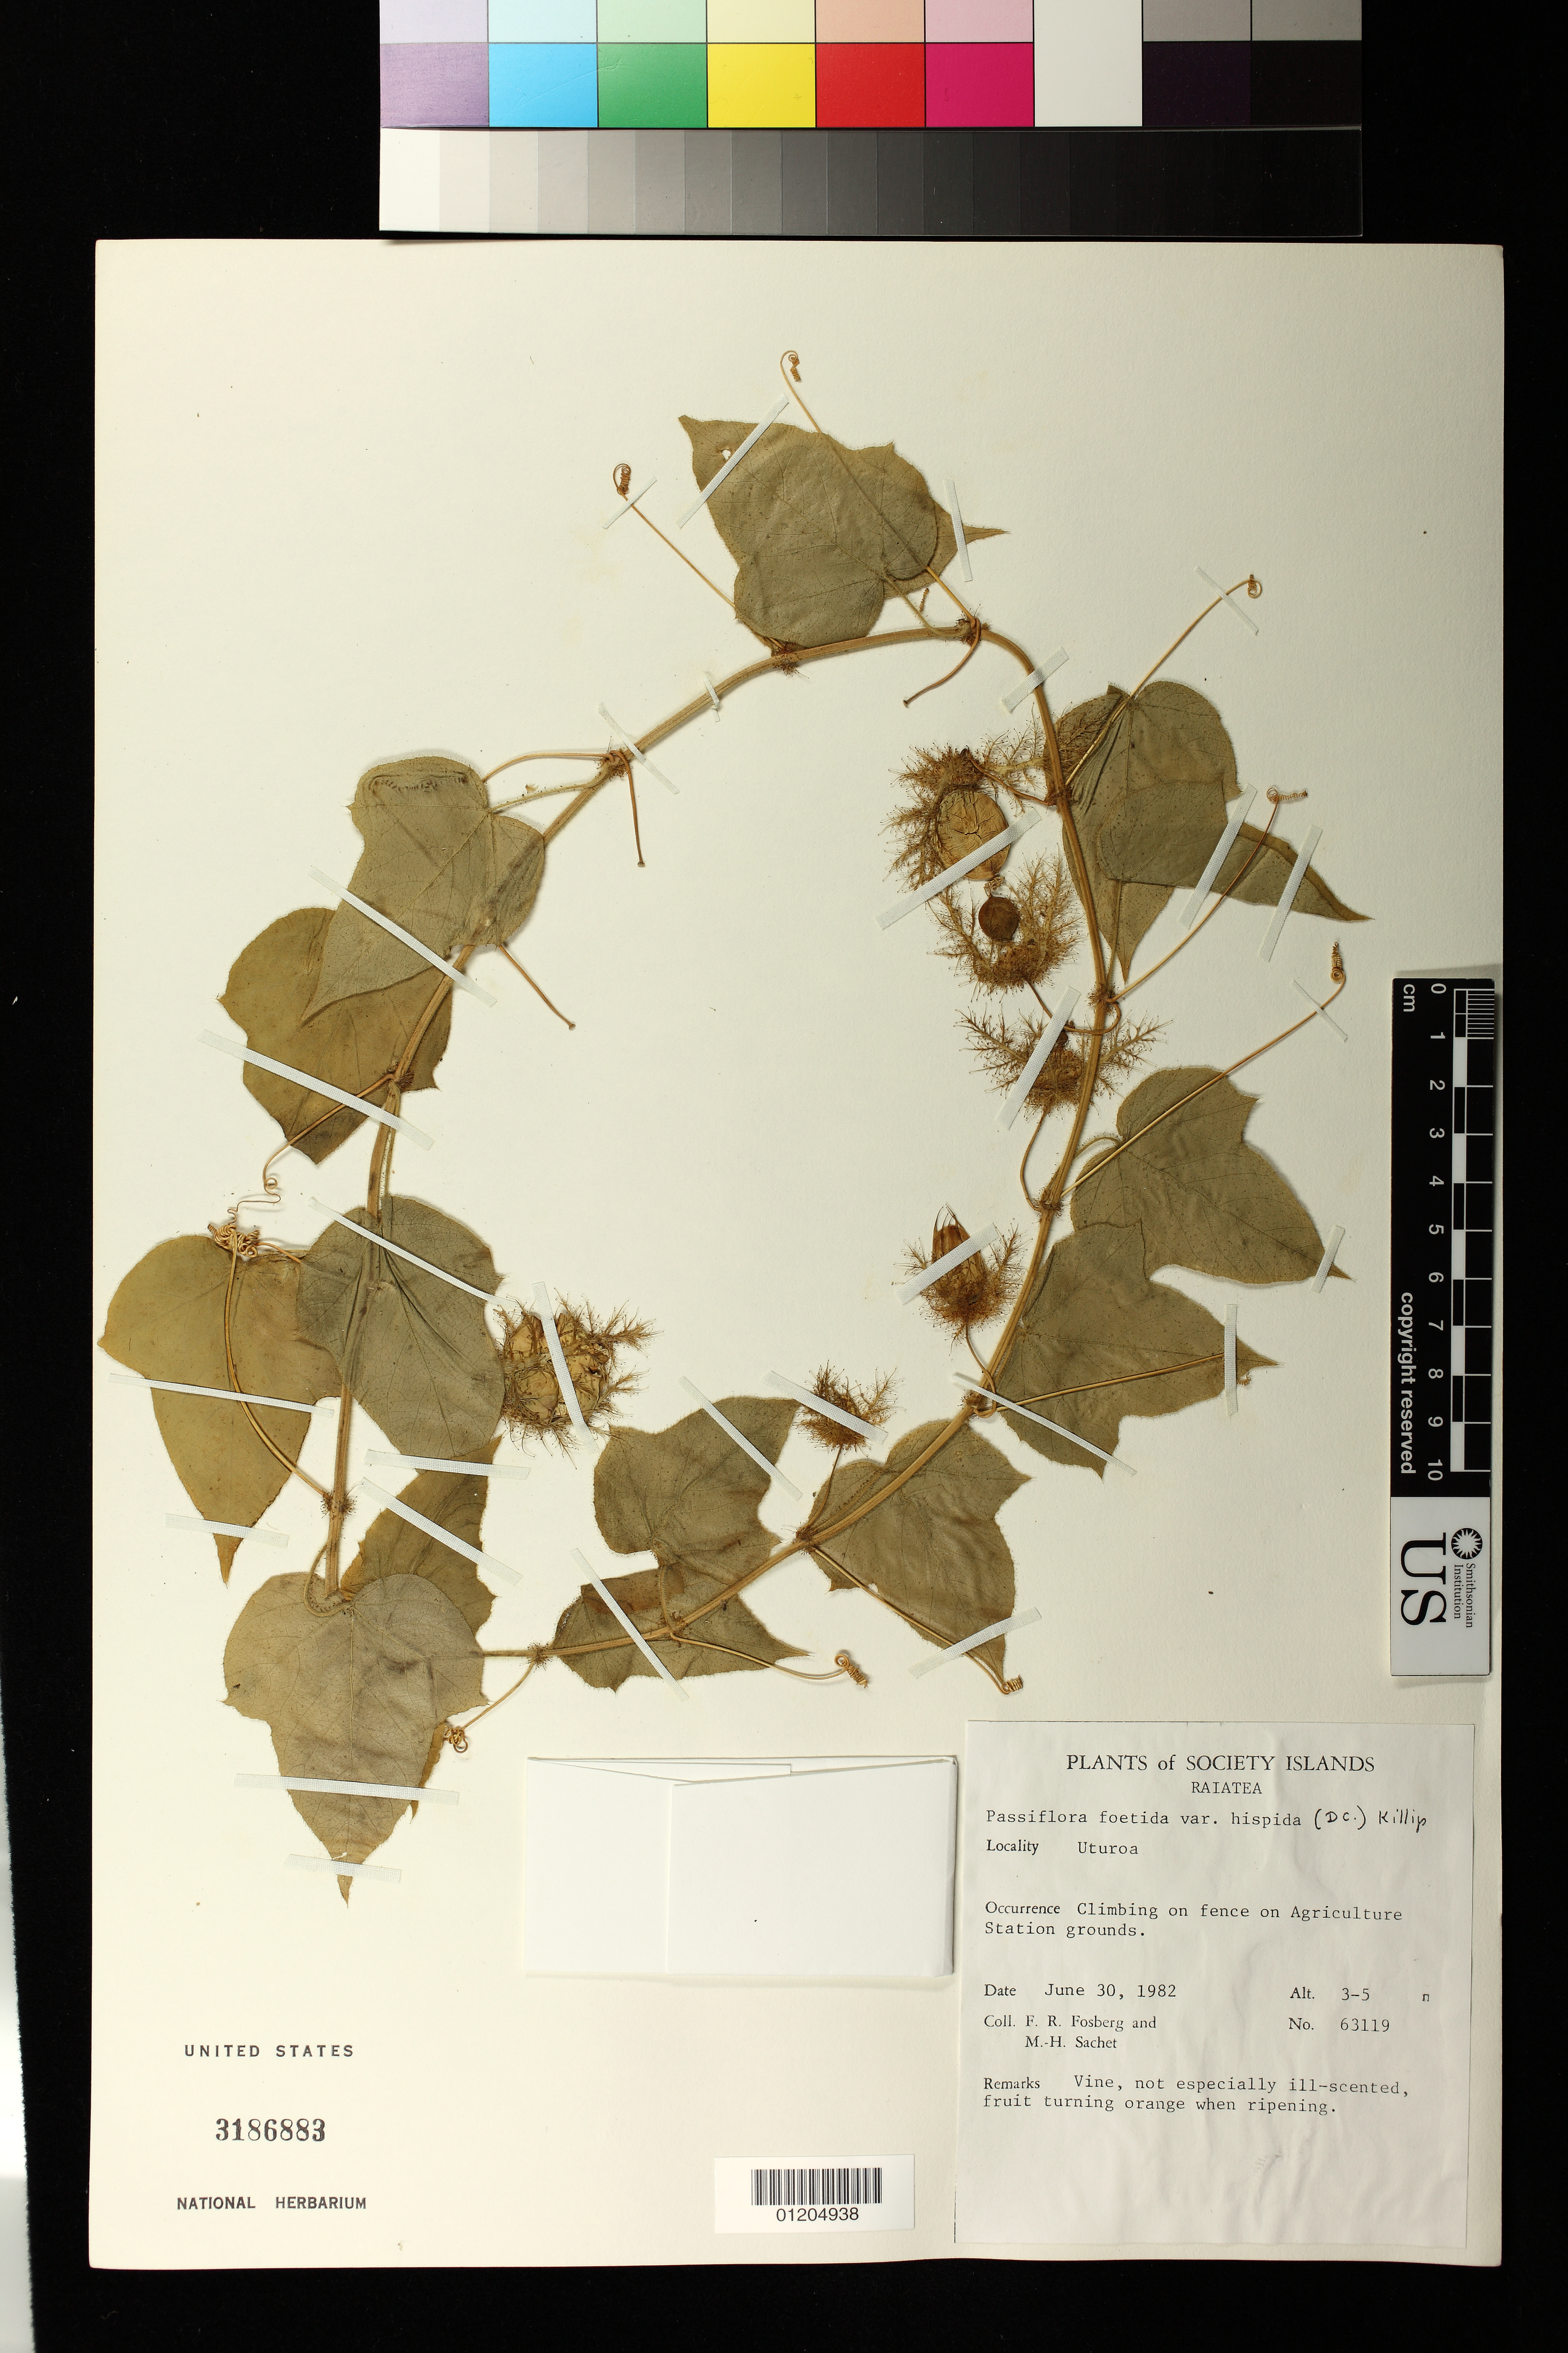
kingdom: Plantae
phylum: Tracheophyta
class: Magnoliopsida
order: Malpighiales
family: Passifloraceae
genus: Passiflora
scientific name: Passiflora foetida var. hispida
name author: (DC. ex Triana & Planch.) Killip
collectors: F. R. Fosberg & M.-H. Sachet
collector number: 63119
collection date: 1982-06-30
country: French Polynesia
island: Raiatea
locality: Raiatea. Uturoa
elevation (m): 3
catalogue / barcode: US 3186883